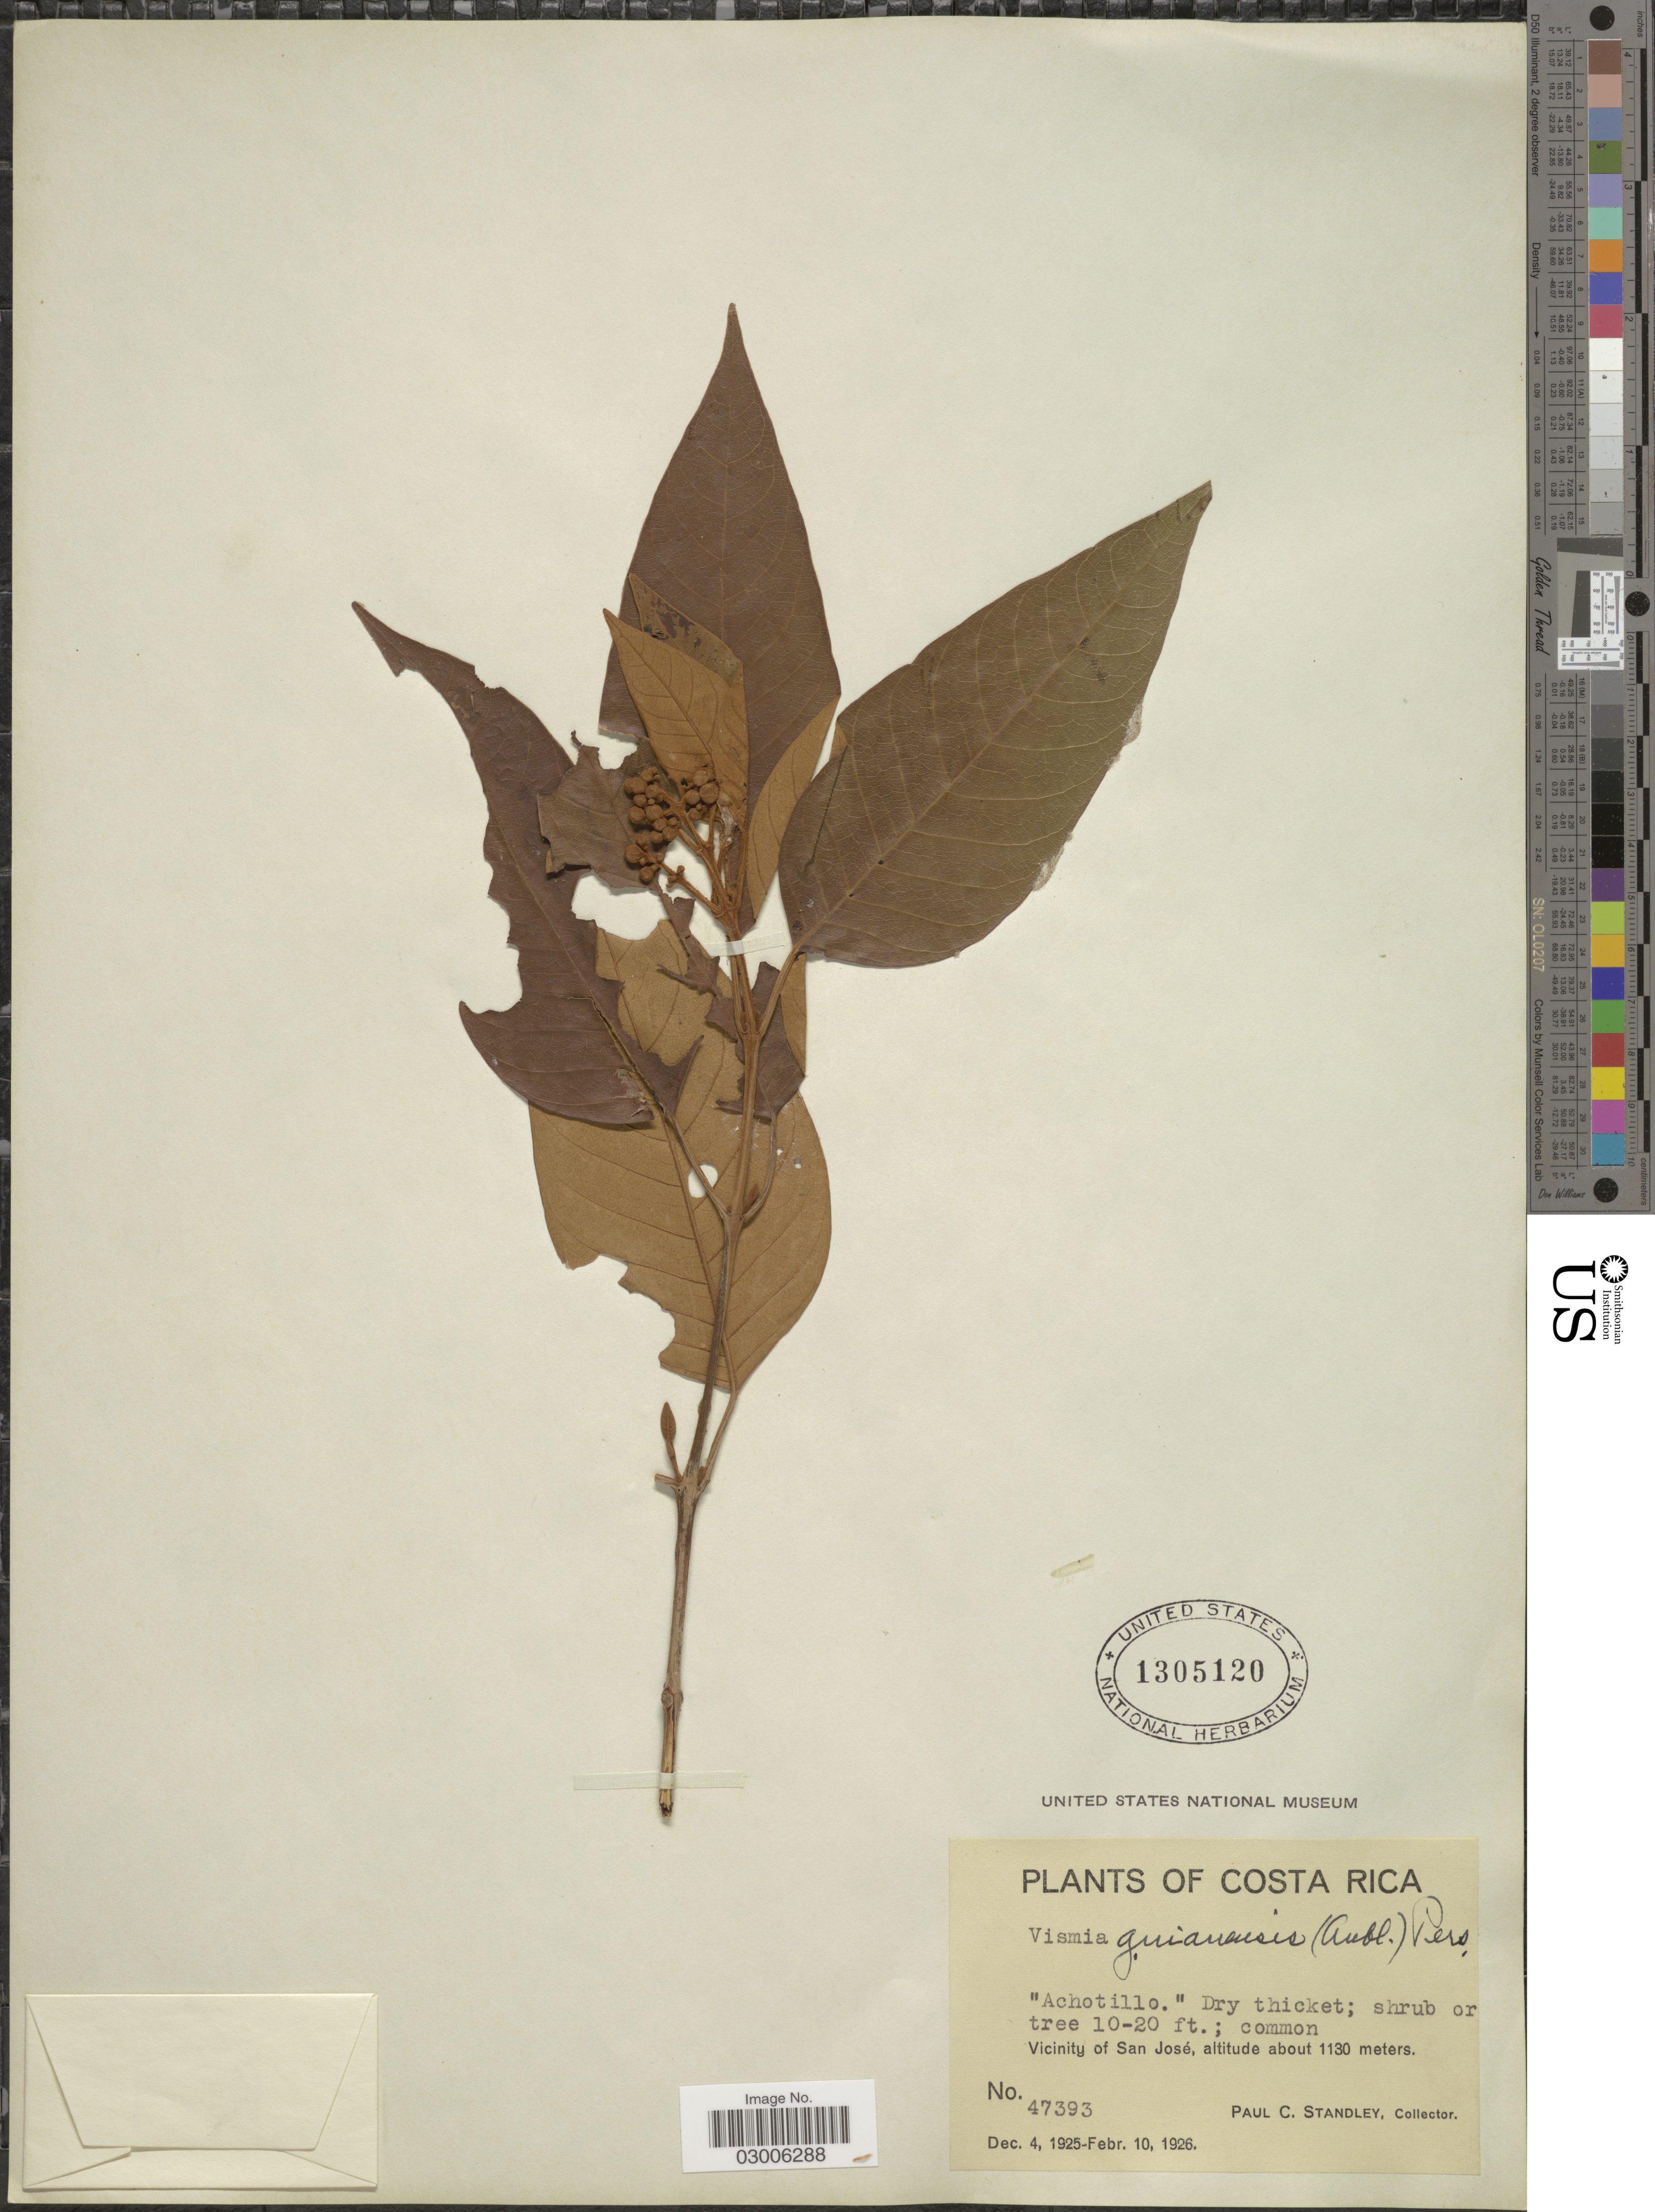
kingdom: Plantae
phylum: Tracheophyta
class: Magnoliopsida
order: Malpighiales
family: Hypericaceae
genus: Vismia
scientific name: Vismia guianensis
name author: (Aubl.) Pers.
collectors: P. C. Standley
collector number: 47393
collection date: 1925-12-04/1926-02-10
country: Costa Rica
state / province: San José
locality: Vicinity of San José.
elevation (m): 1130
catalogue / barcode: US 1305120